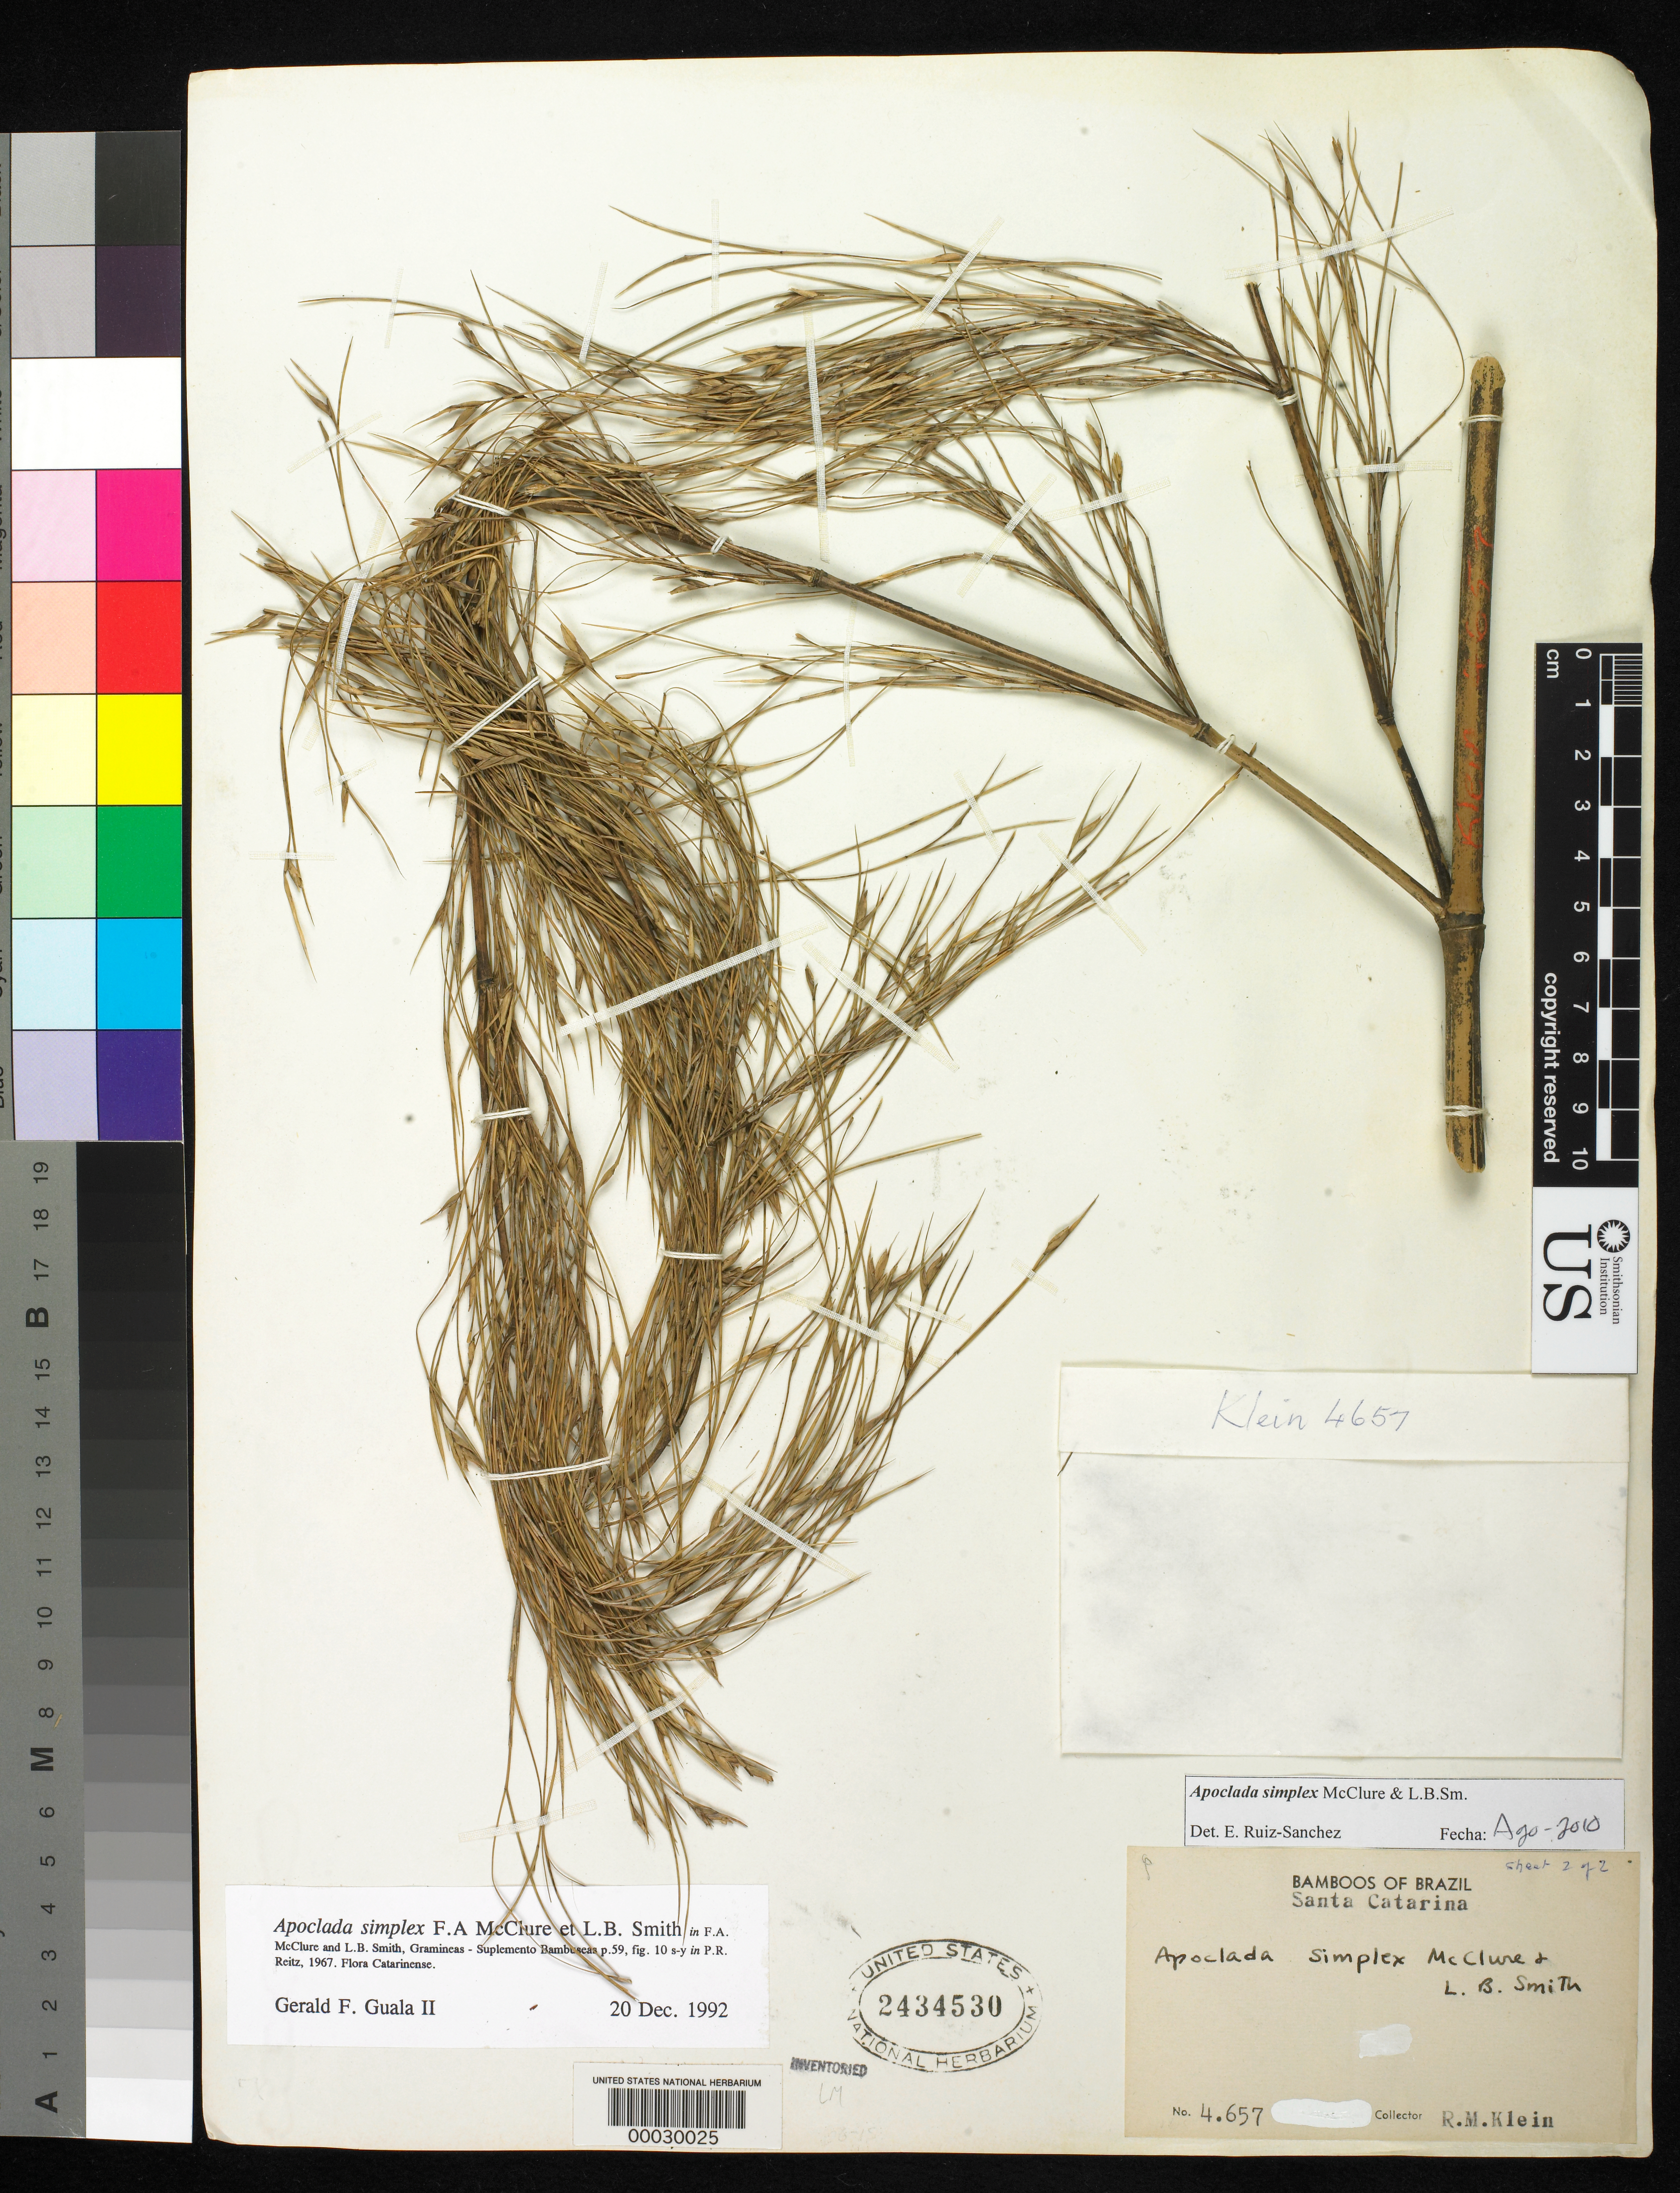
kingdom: Plantae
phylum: Tracheophyta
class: Liliopsida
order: Poales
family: Poaceae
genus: Apoclada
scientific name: Apoclada simplex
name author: McClure & L.B. Sm. in Reitz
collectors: R. M. Klein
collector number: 4657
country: Brazil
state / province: Santa Catarina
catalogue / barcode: US 2434530